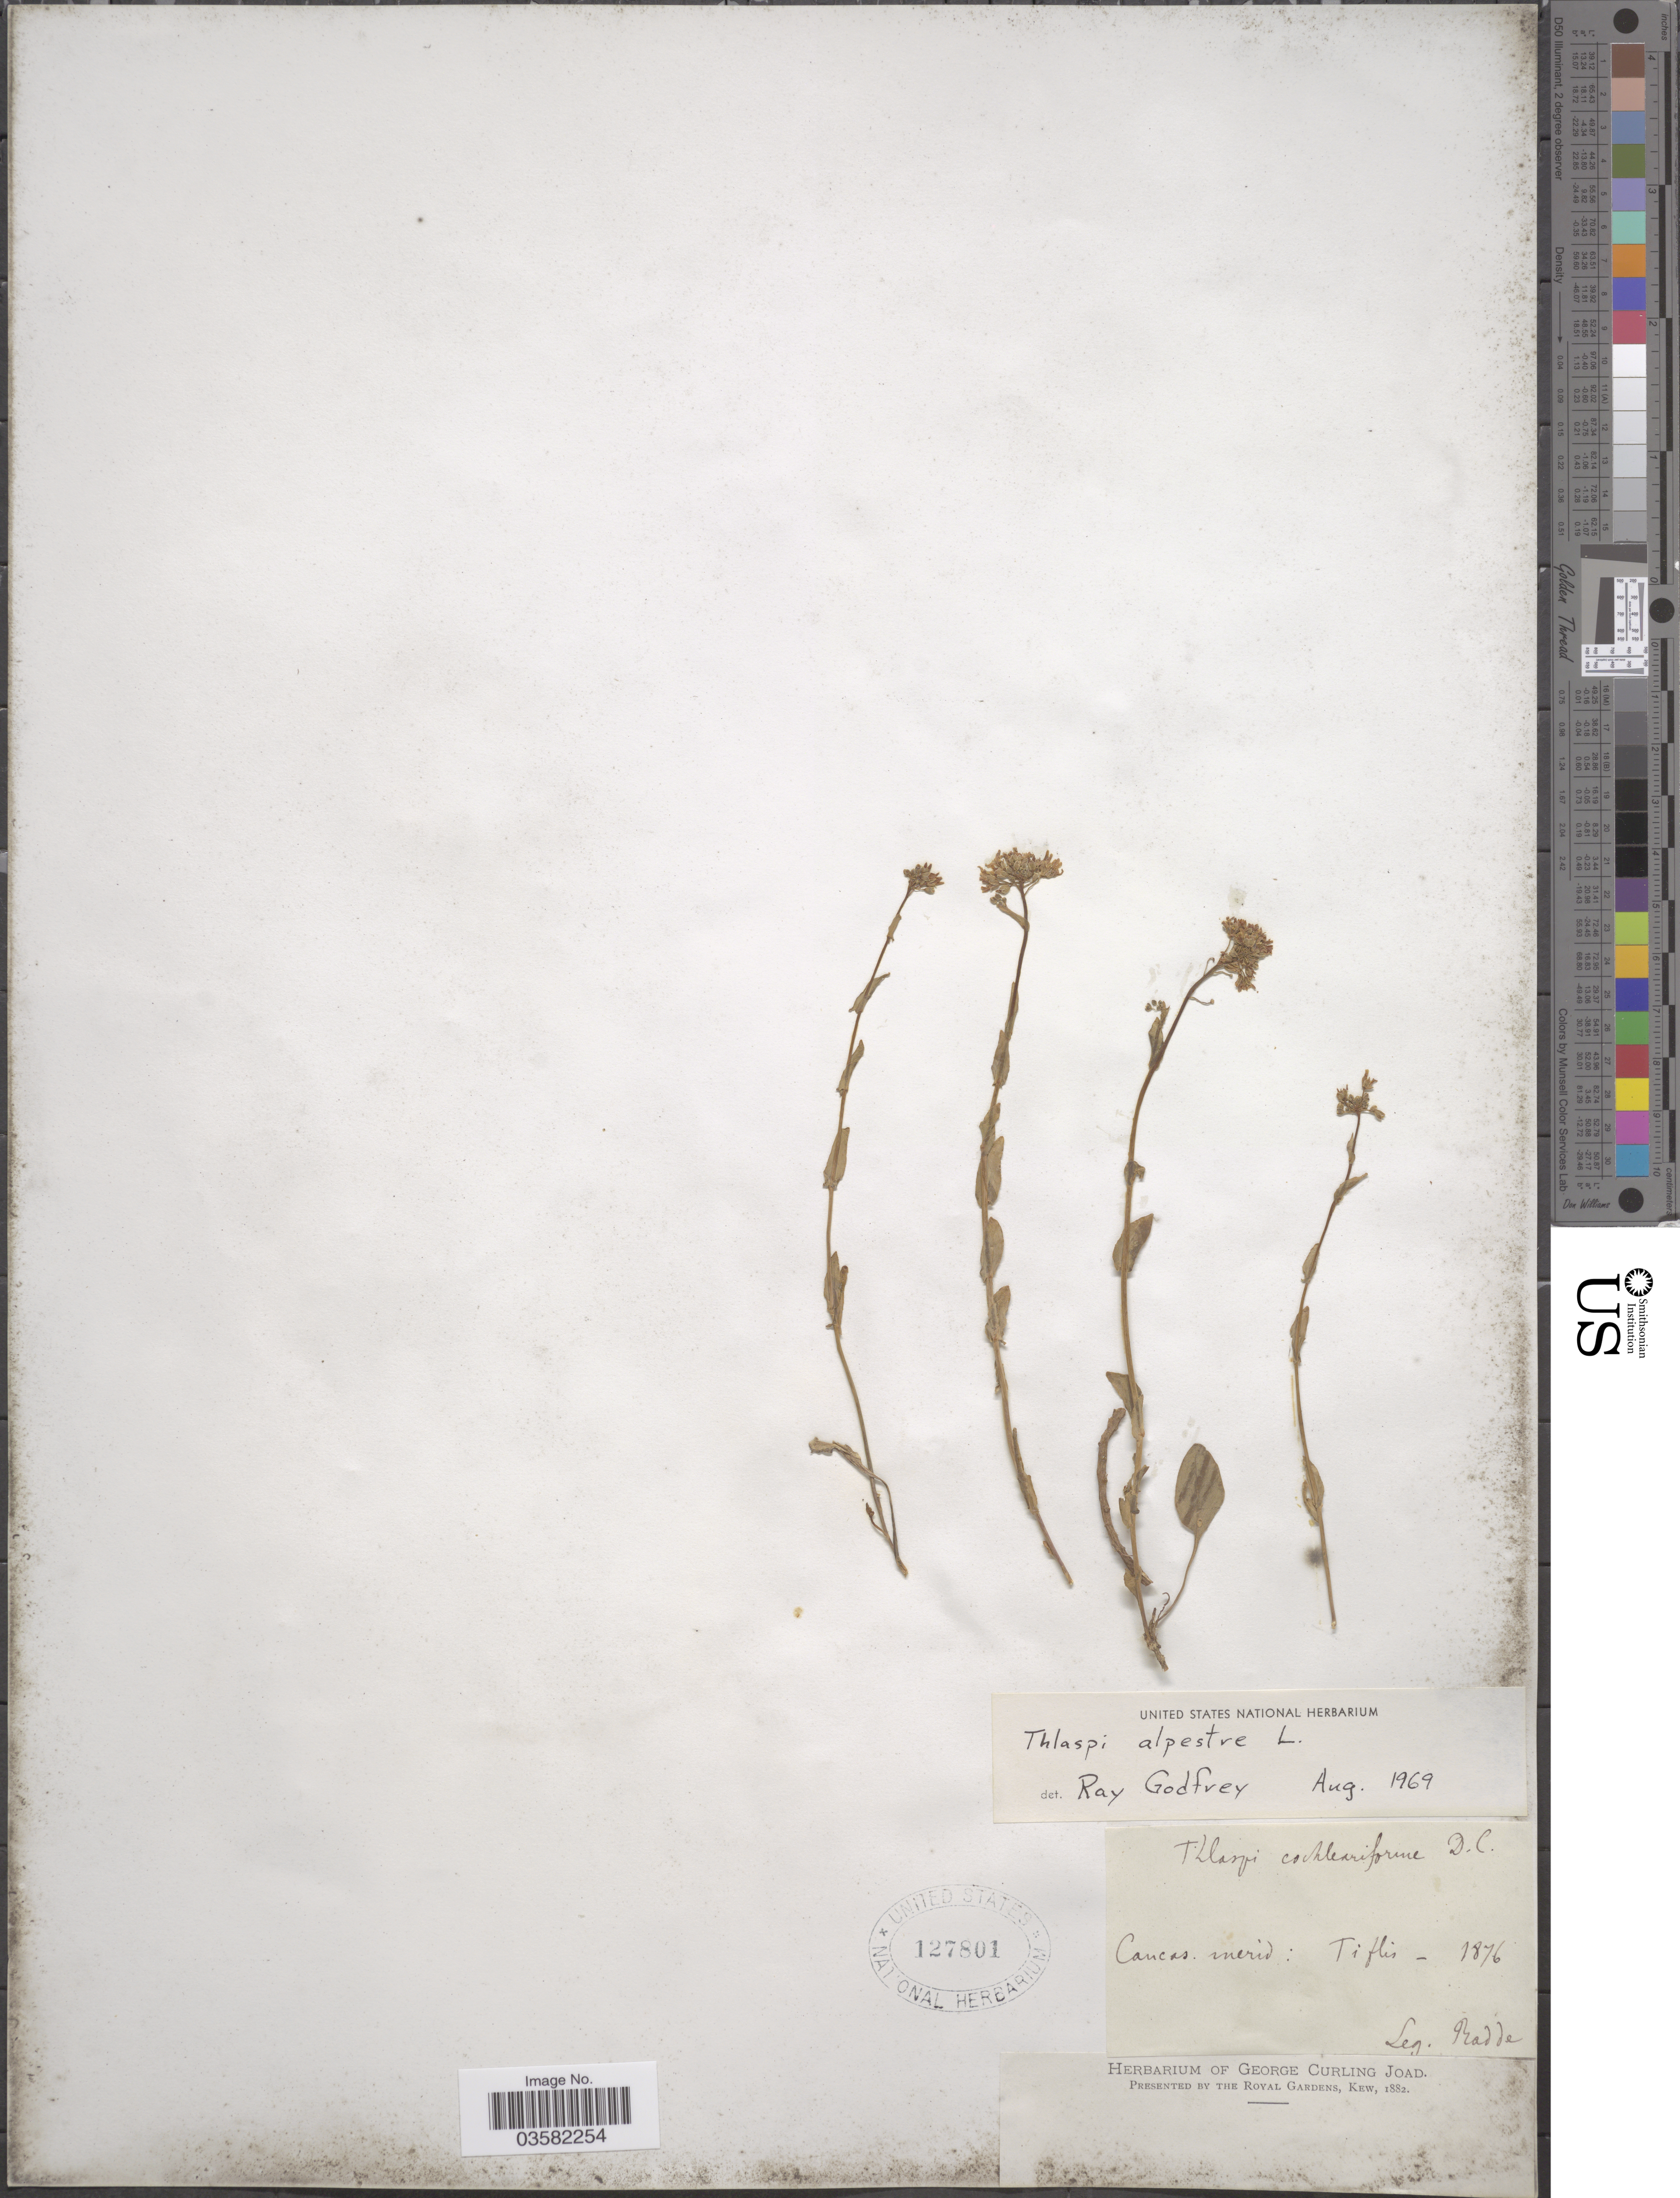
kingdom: Plantae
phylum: Tracheophyta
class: Magnoliopsida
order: Brassicales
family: Brassicaceae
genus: Thlaspi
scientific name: Thlaspi alpestre L. nom. illeg.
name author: L.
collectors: Radde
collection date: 1876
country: Georgia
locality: Caucas. merid: Tiflis.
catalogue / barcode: US 127801